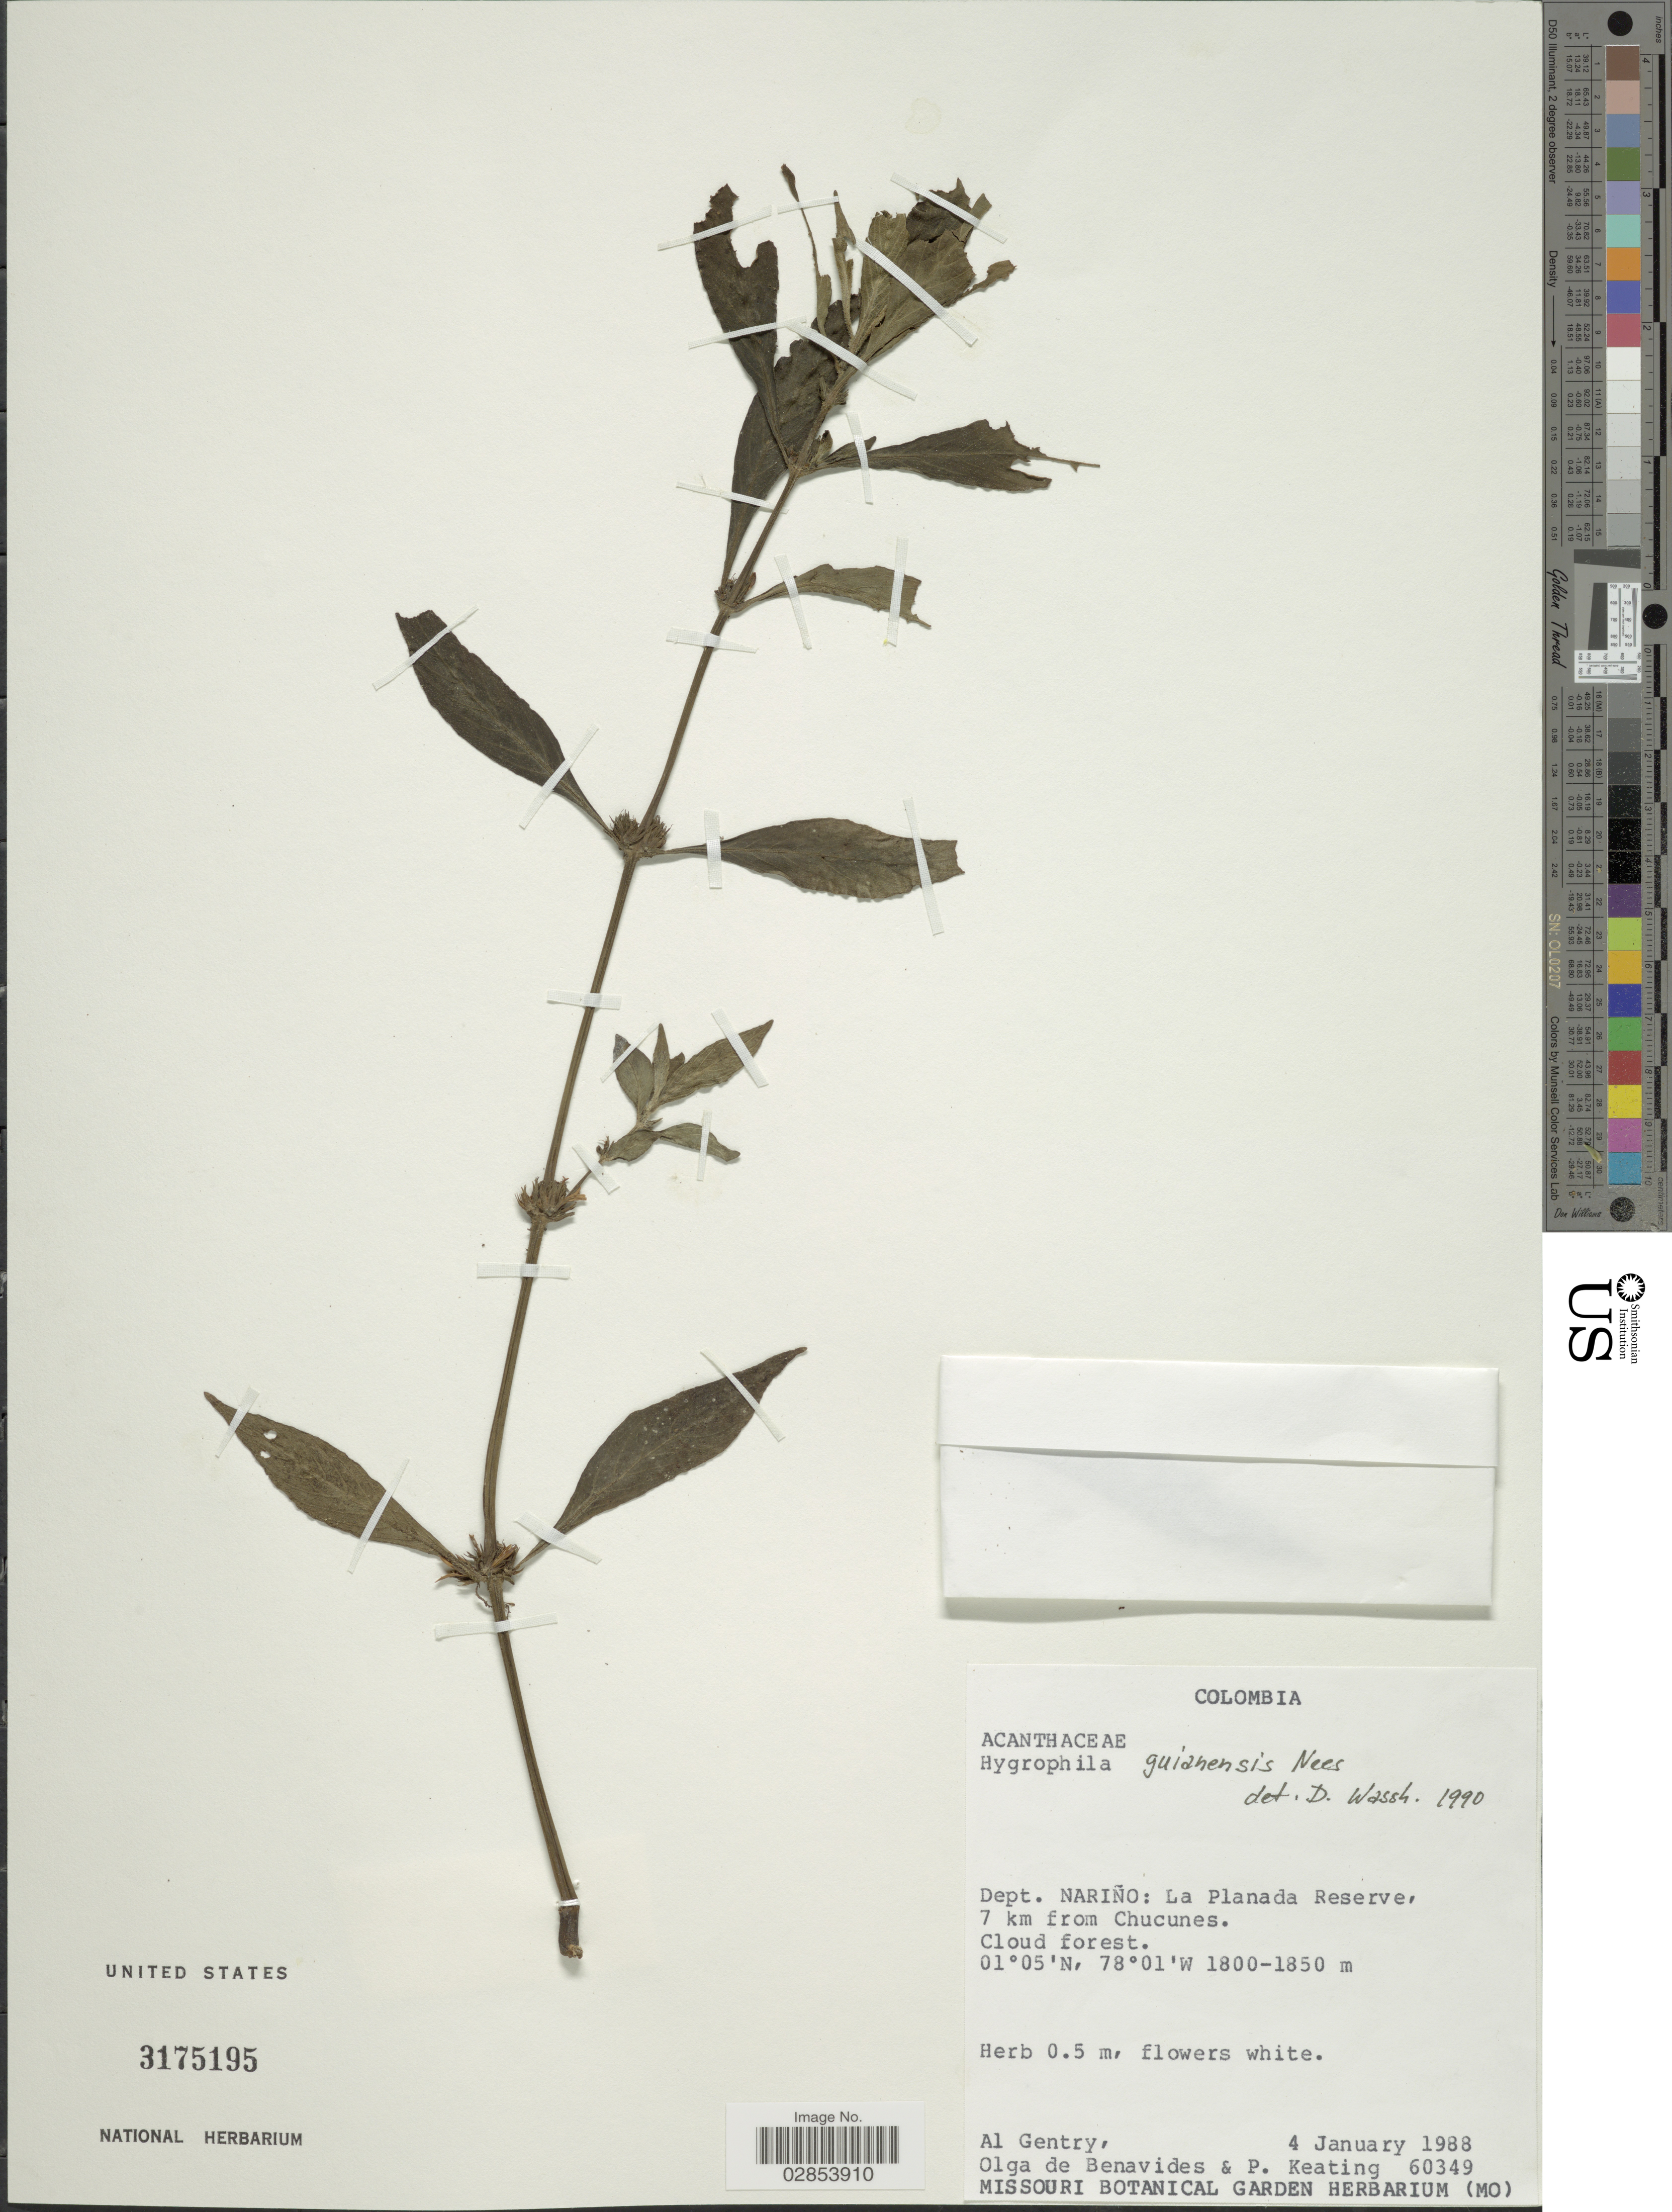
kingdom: Plantae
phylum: Tracheophyta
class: Magnoliopsida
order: Lamiales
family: Acanthaceae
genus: Hygrophila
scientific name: Hygrophila costata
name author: Nees & T. Nees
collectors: A. H. Gentry, Olga S. de Benavides & P. Keating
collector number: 60349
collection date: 1988-01-04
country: Colombia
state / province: Nariño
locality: Dept. Nariño: La Planada Reserve, 7 km from Chucunes.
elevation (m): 1800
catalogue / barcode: US 3175195